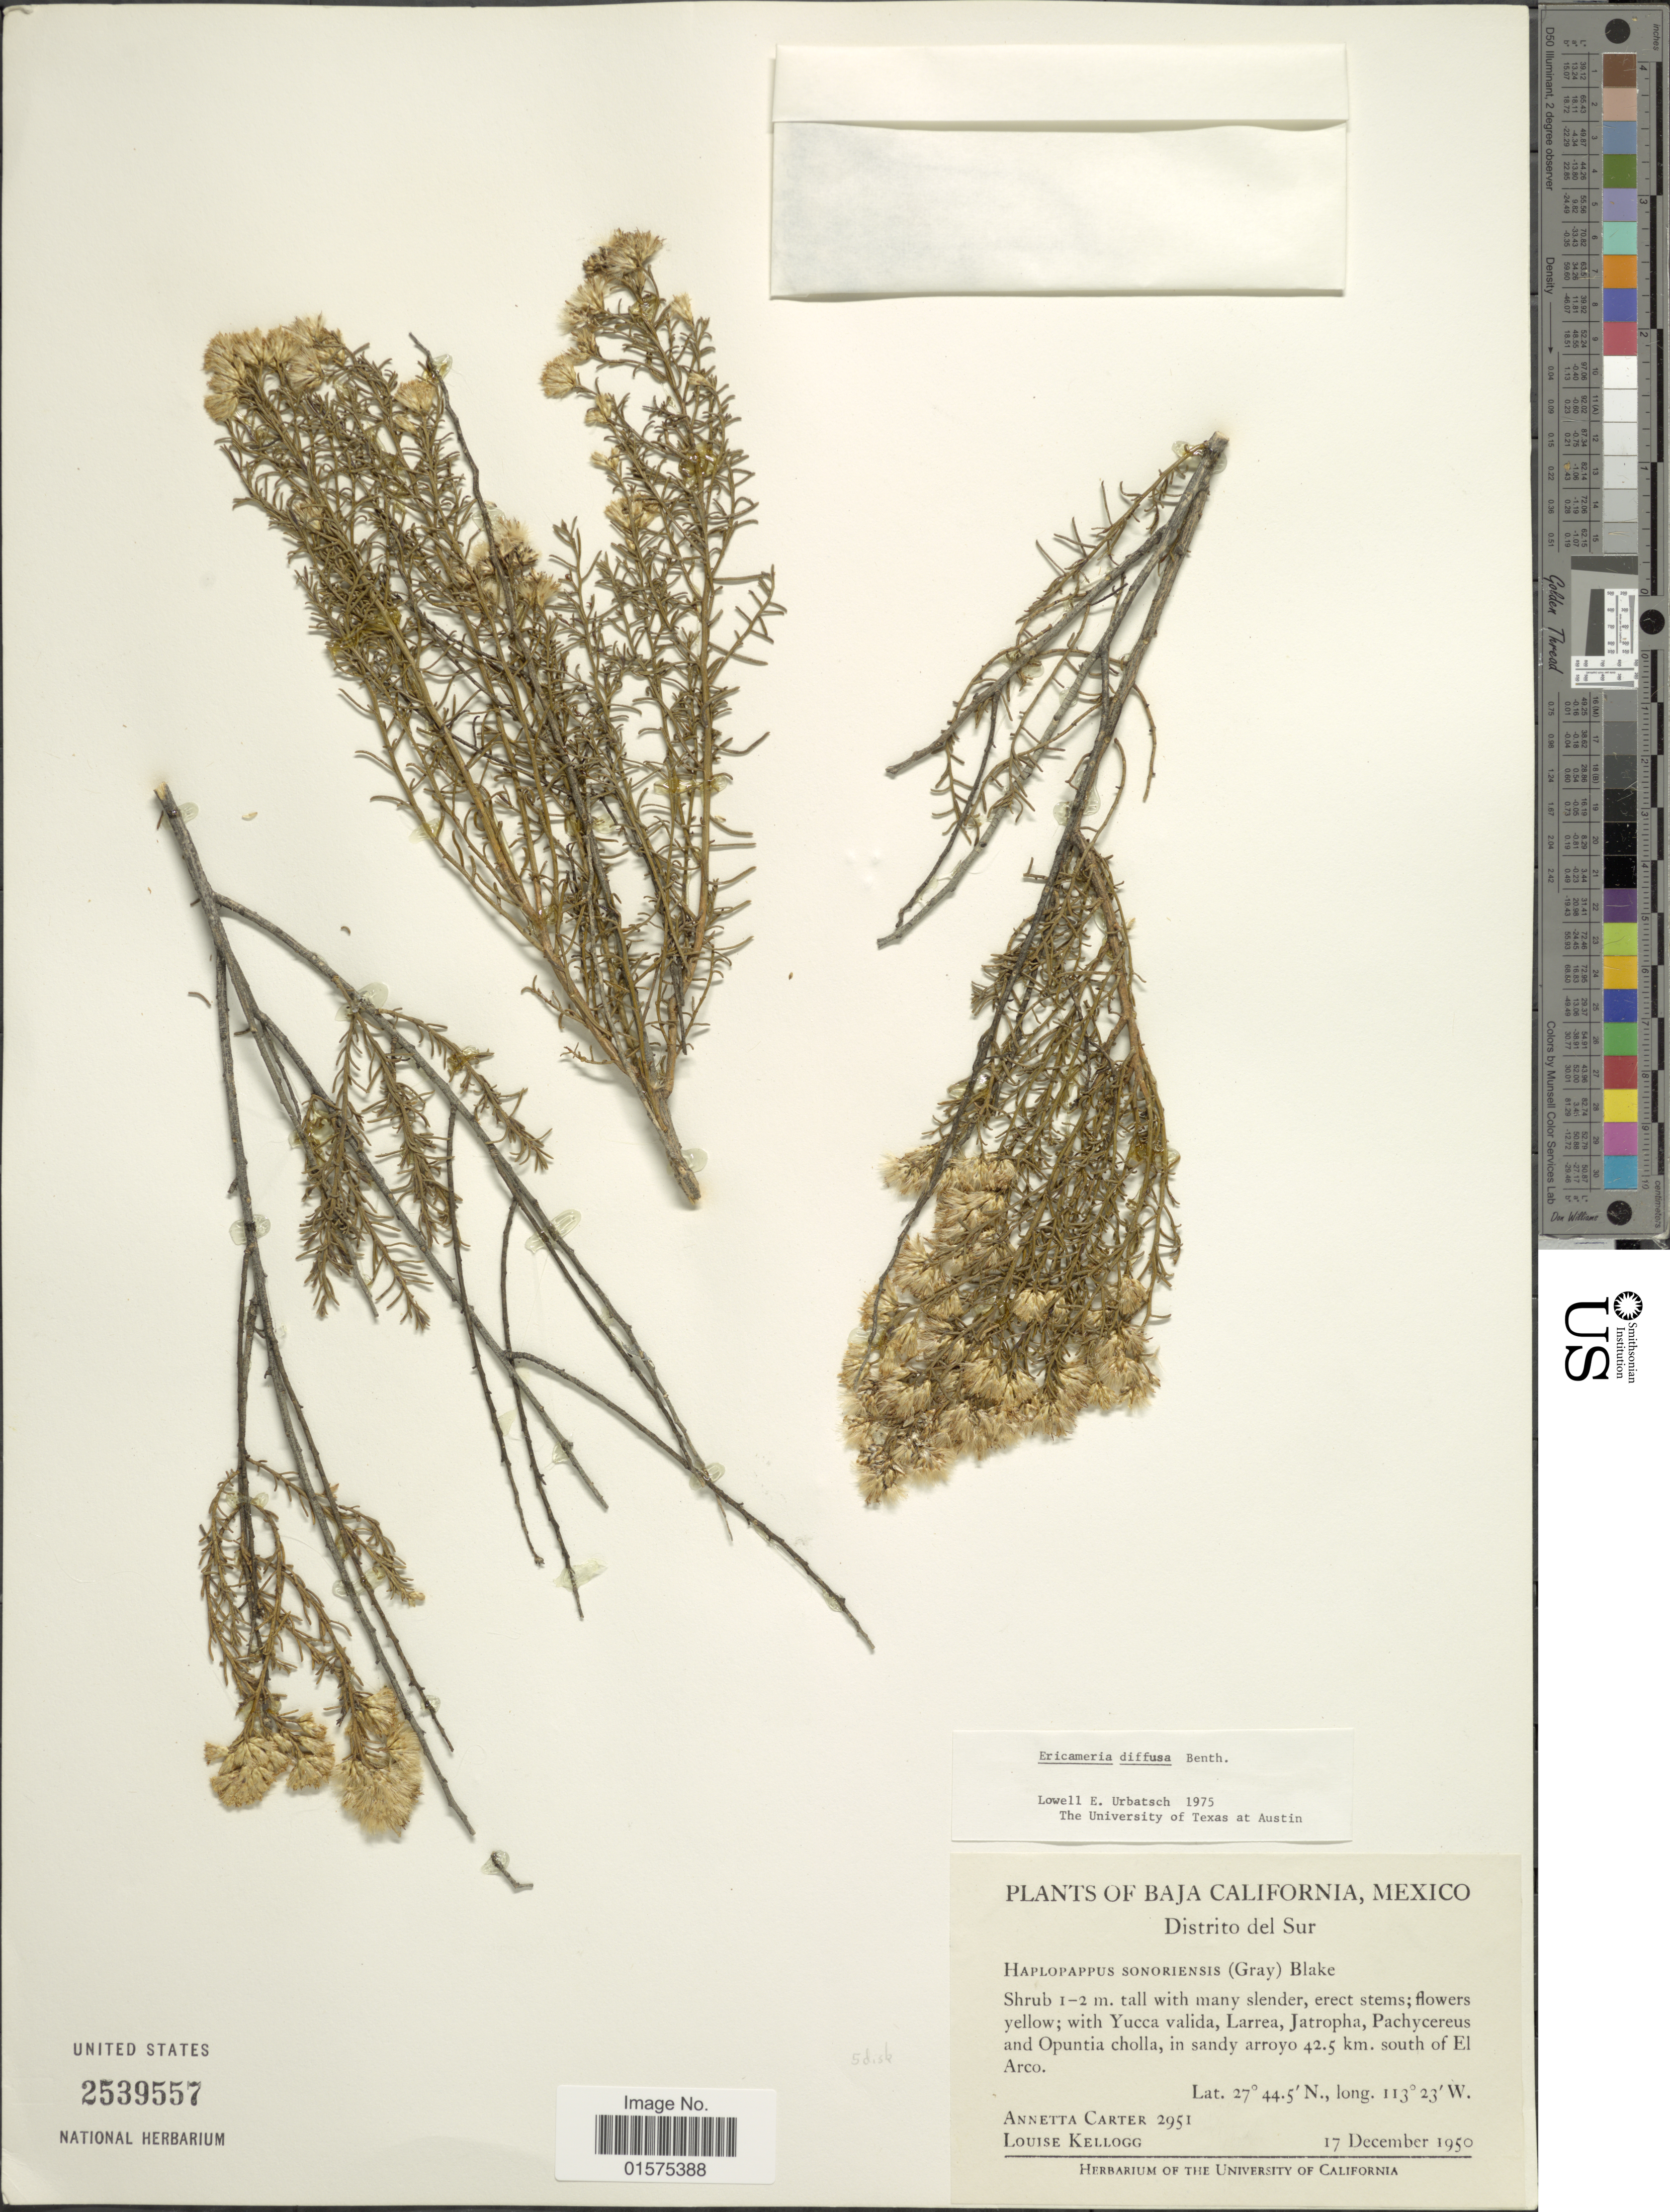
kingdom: Plantae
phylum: Tracheophyta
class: Magnoliopsida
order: Asterales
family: Asteraceae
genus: Xylothamia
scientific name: Xylothamia diffusa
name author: (Benth.) G.L. Nesom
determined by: Urbatsch, Lowell E., Curator (LSU), Louisiana State University (UNITED STATES)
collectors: A. M. Carter & L. Kellogg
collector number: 2951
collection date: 1950-12-17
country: Mexico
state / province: Baja California Sur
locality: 42.5 km. south of El Arco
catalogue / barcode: US 2539557